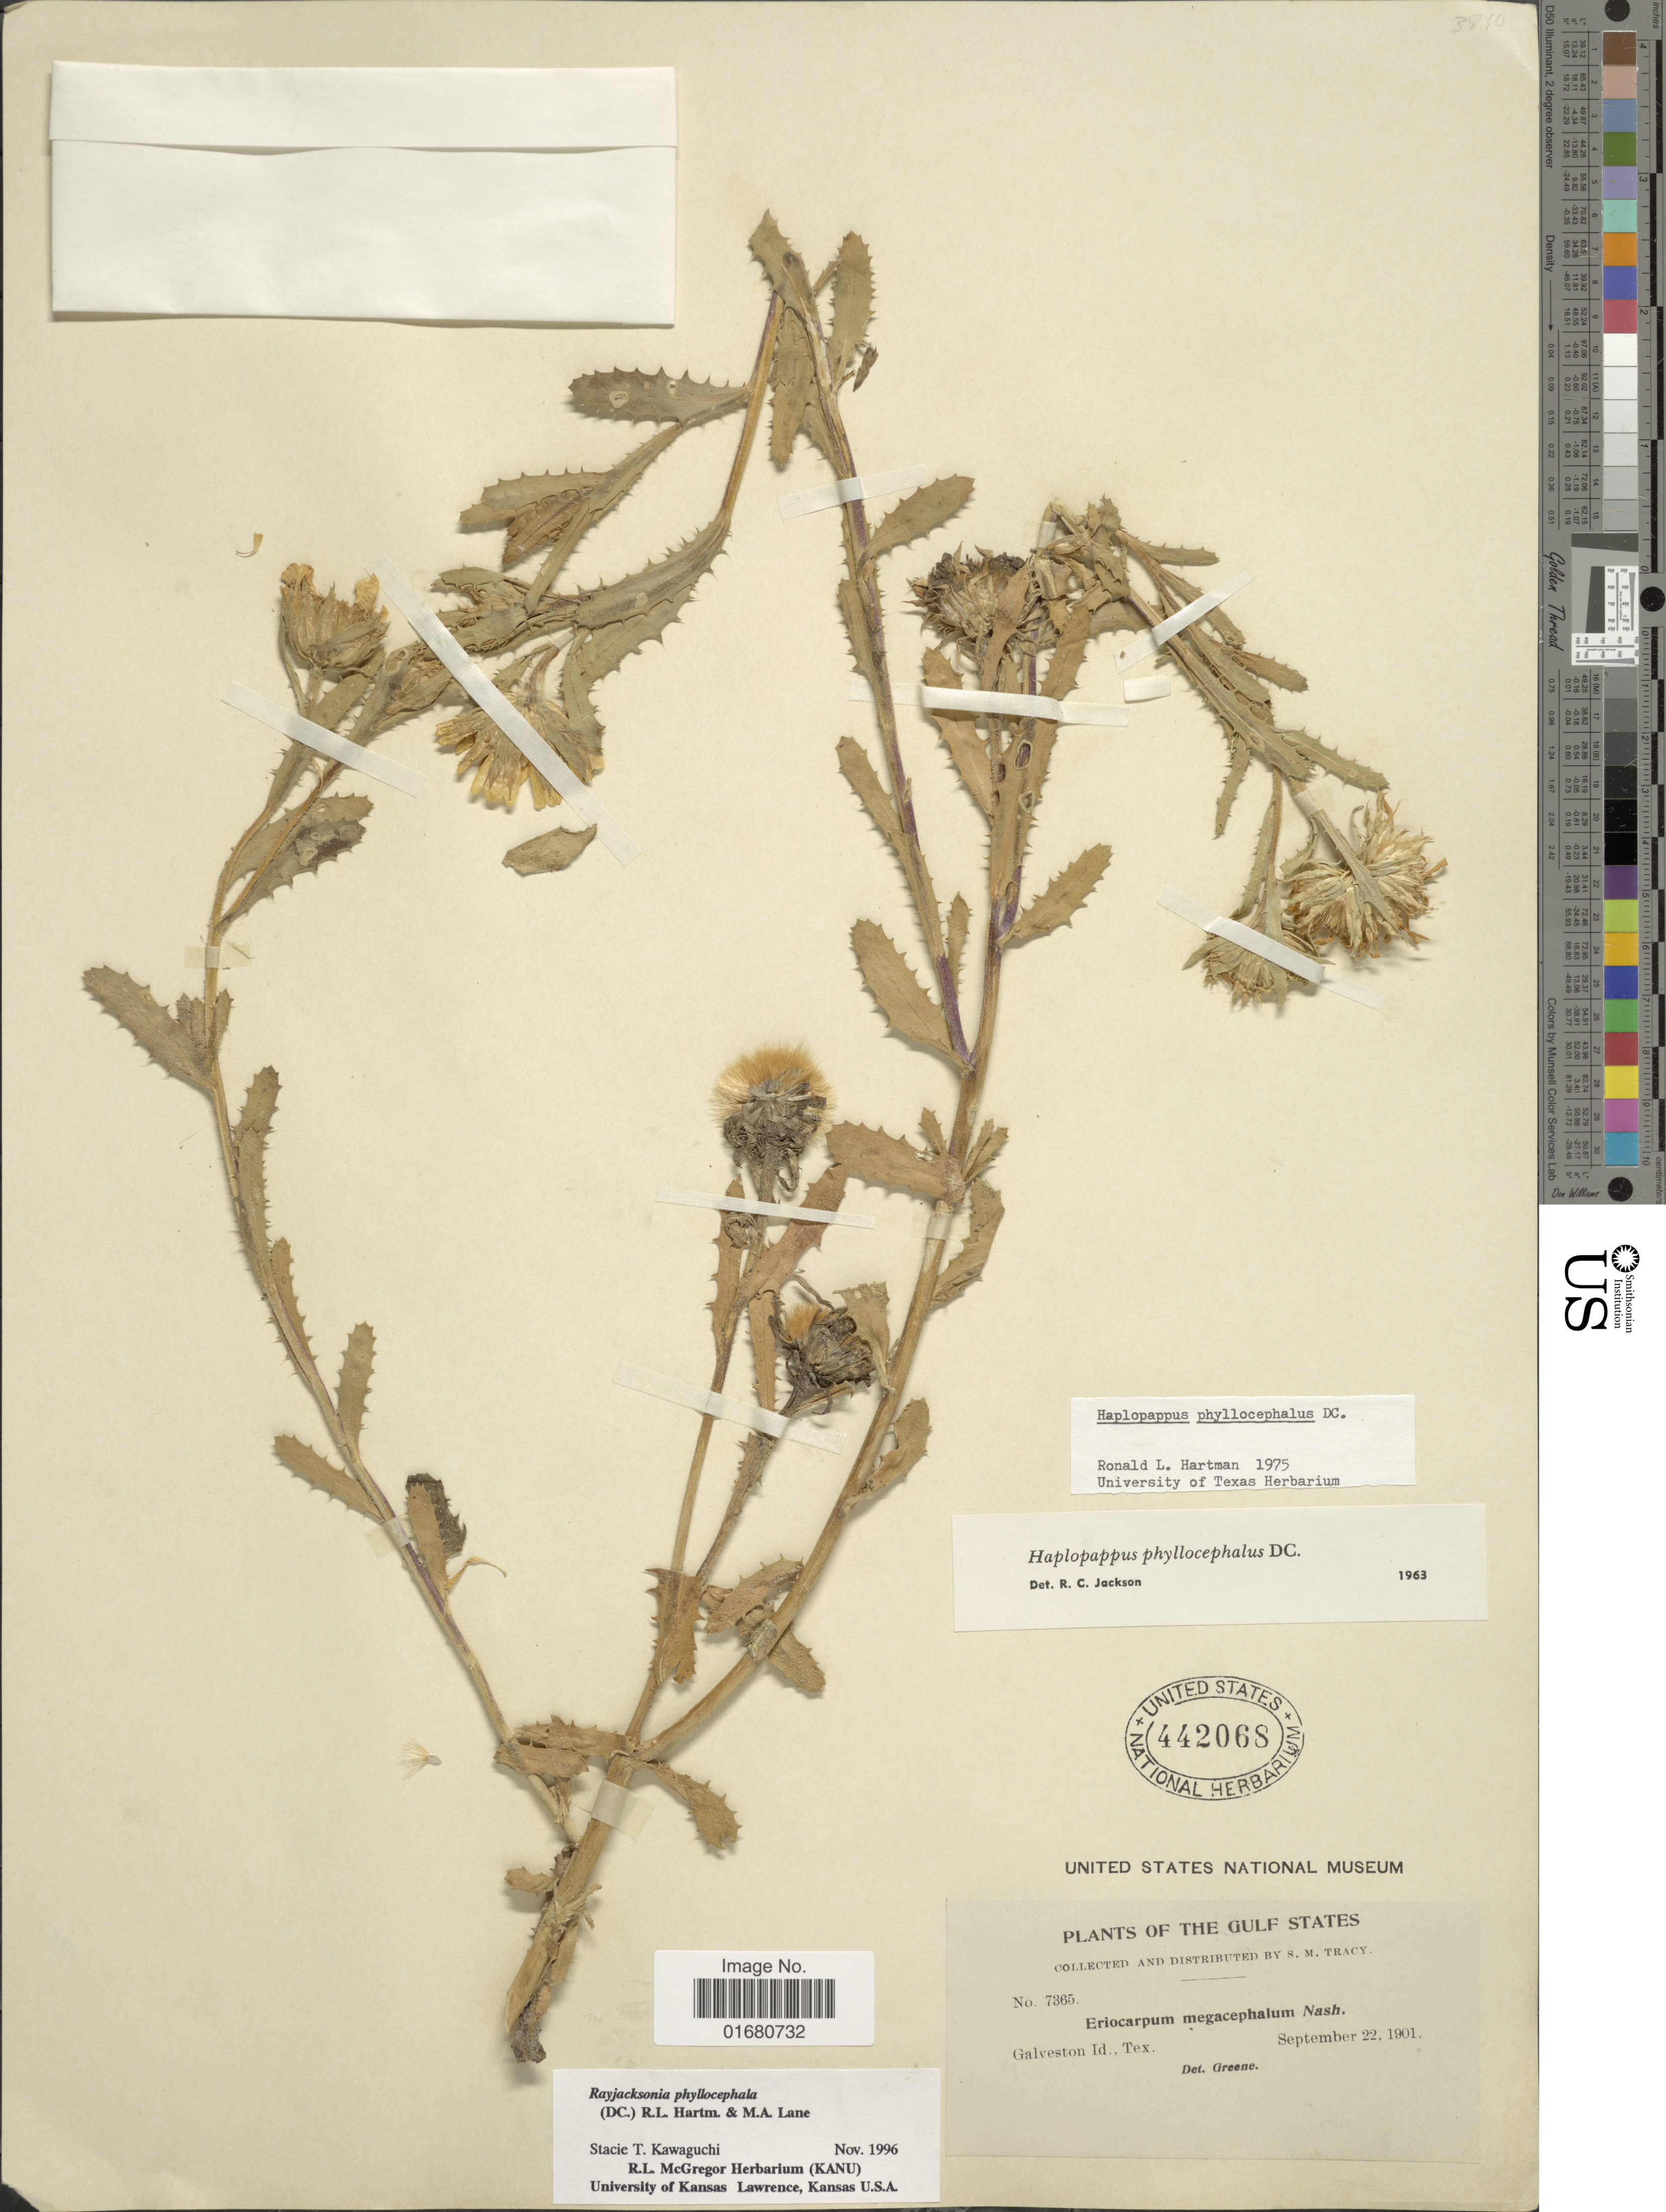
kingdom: Plantae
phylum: Tracheophyta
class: Magnoliopsida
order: Asterales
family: Asteraceae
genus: Rayjacksonia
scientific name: Rayjacksonia phyllocephala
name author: (DC.) R.L. Hartm. & M.A. Lane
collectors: S. M. Tracy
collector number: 7365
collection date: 1901-09-22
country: United States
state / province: Texas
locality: Galveston Id., Gulf States.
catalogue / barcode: US 442068